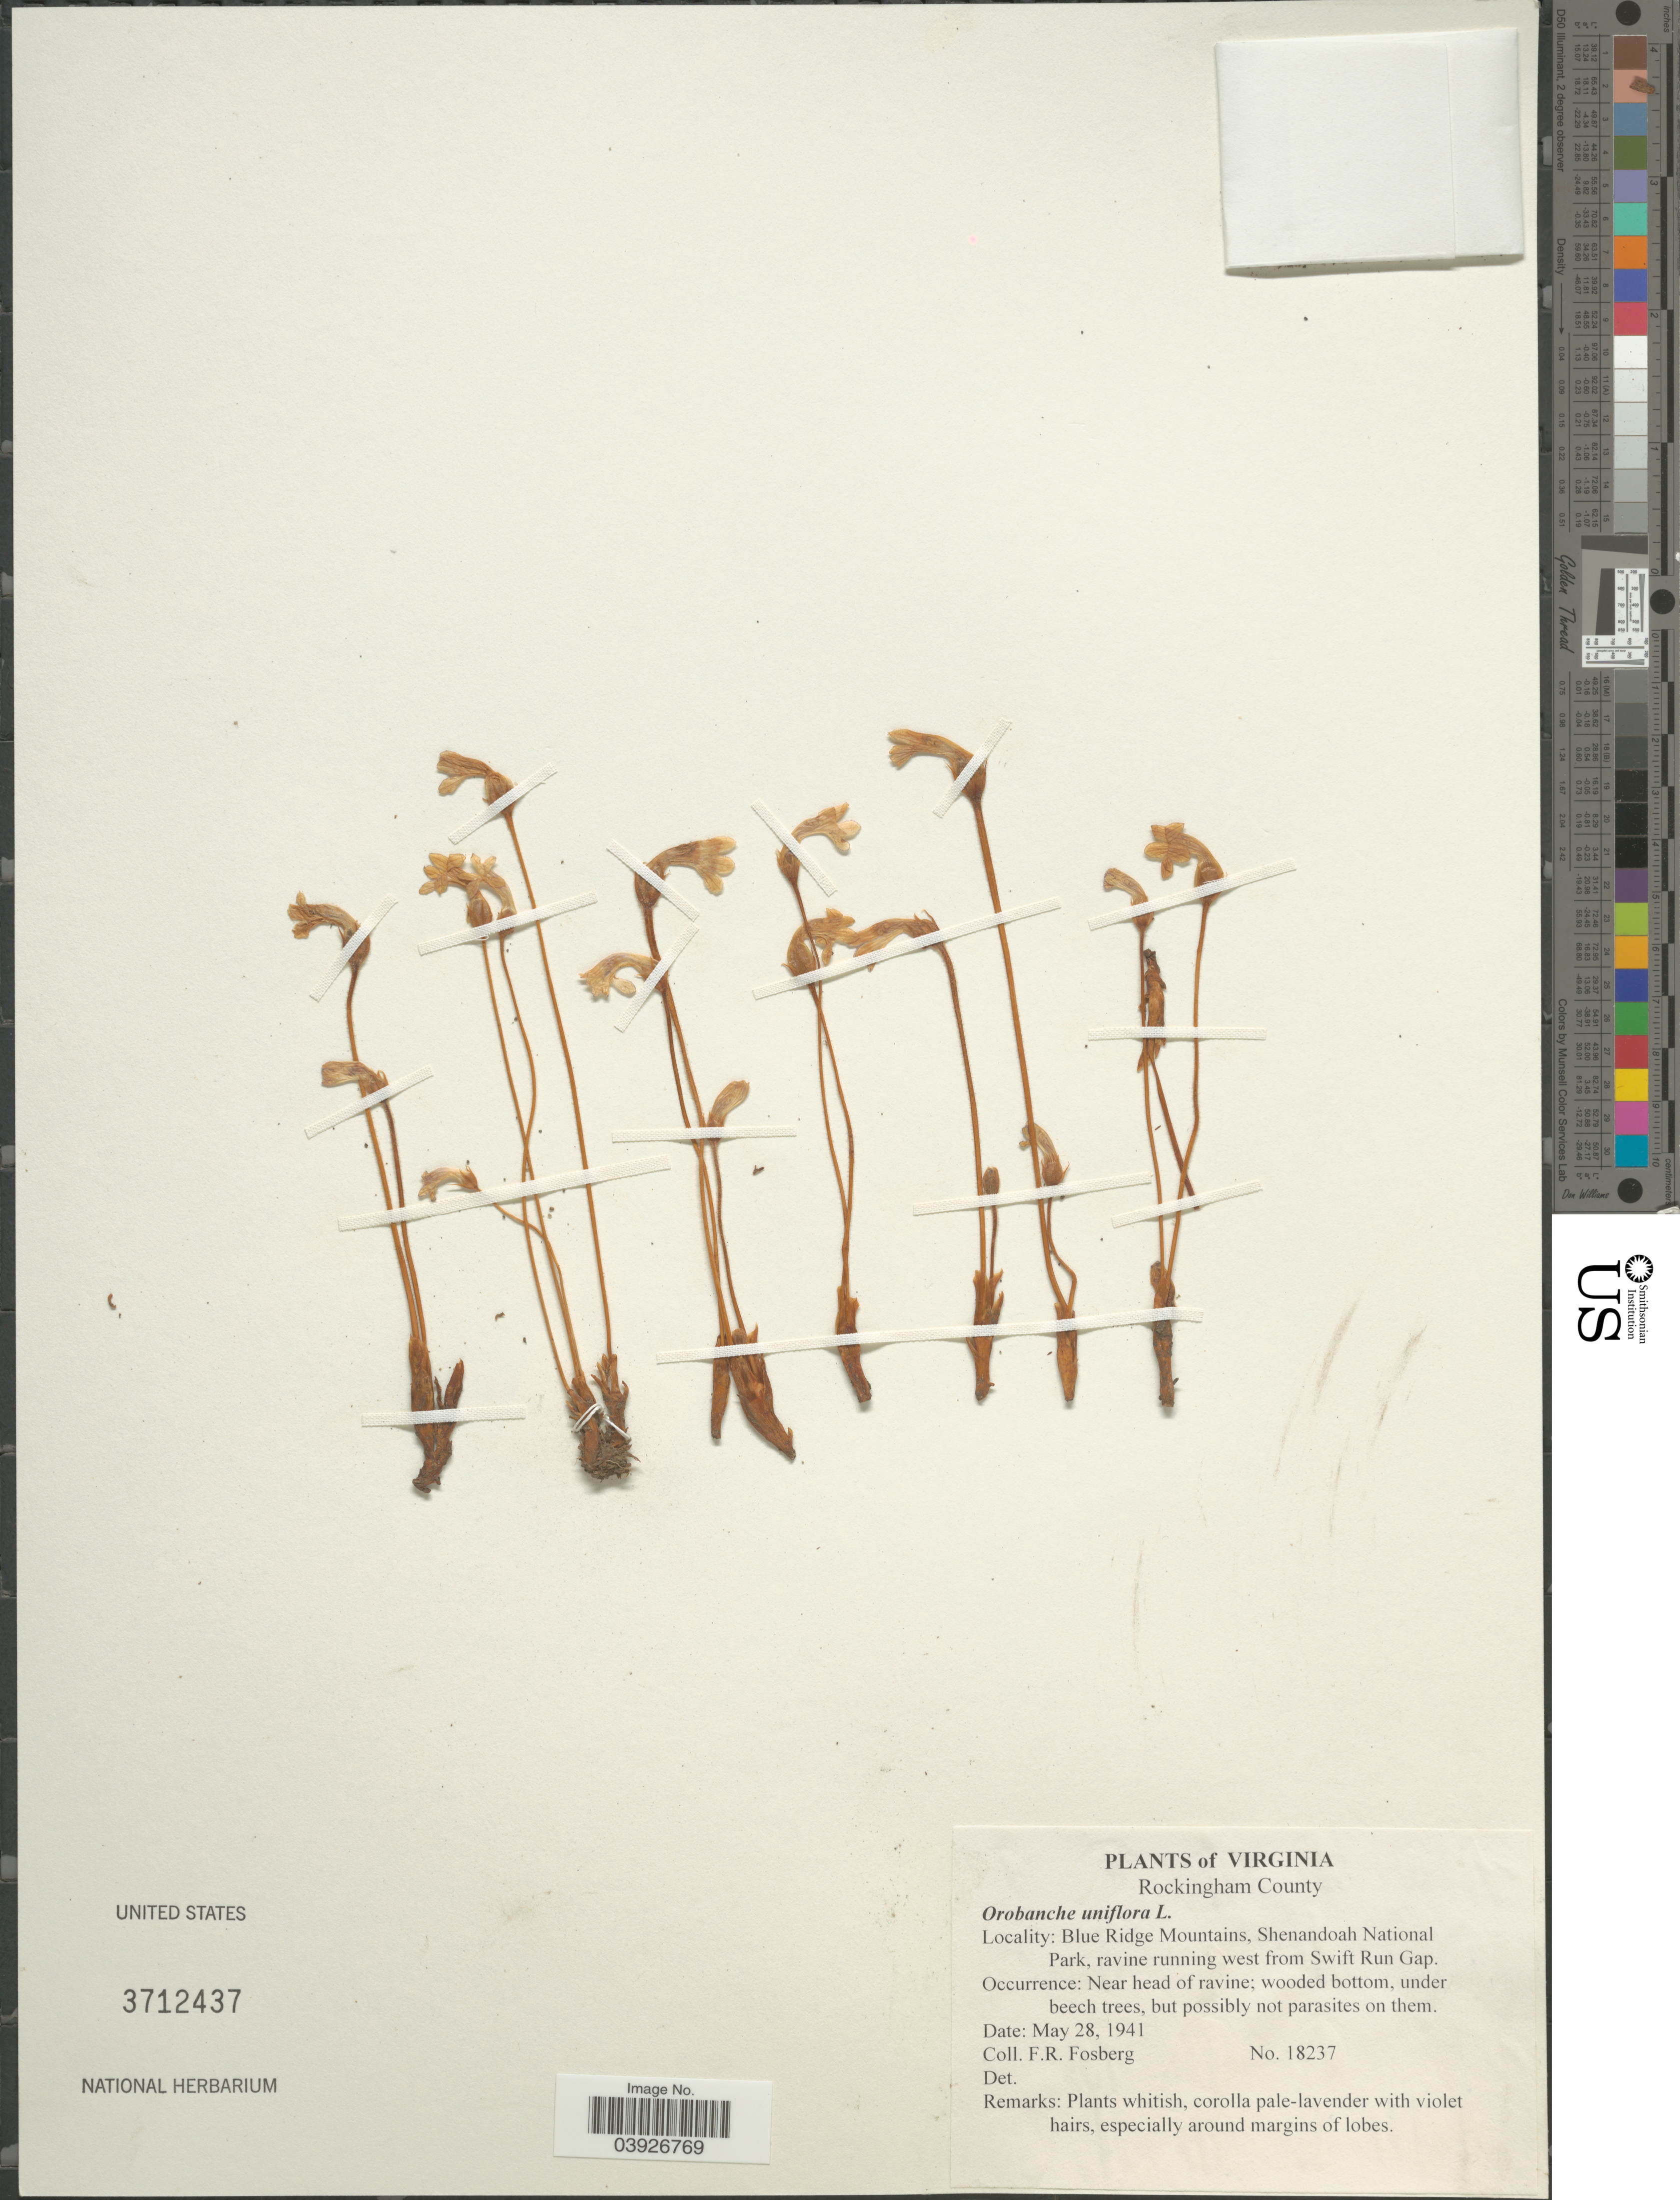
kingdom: Plantae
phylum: Tracheophyta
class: Magnoliopsida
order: Lamiales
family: Orobanchaceae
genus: Aphyllon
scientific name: Aphyllon uniflorum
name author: A. Gray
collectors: F. R. Fosberg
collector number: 18237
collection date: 1941-05-28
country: United States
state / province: Virginia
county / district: Rockingham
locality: Blue Ridge Mountains, Shenandoah National Park, ravine running west from Swift Run Gap.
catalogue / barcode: US 3712437